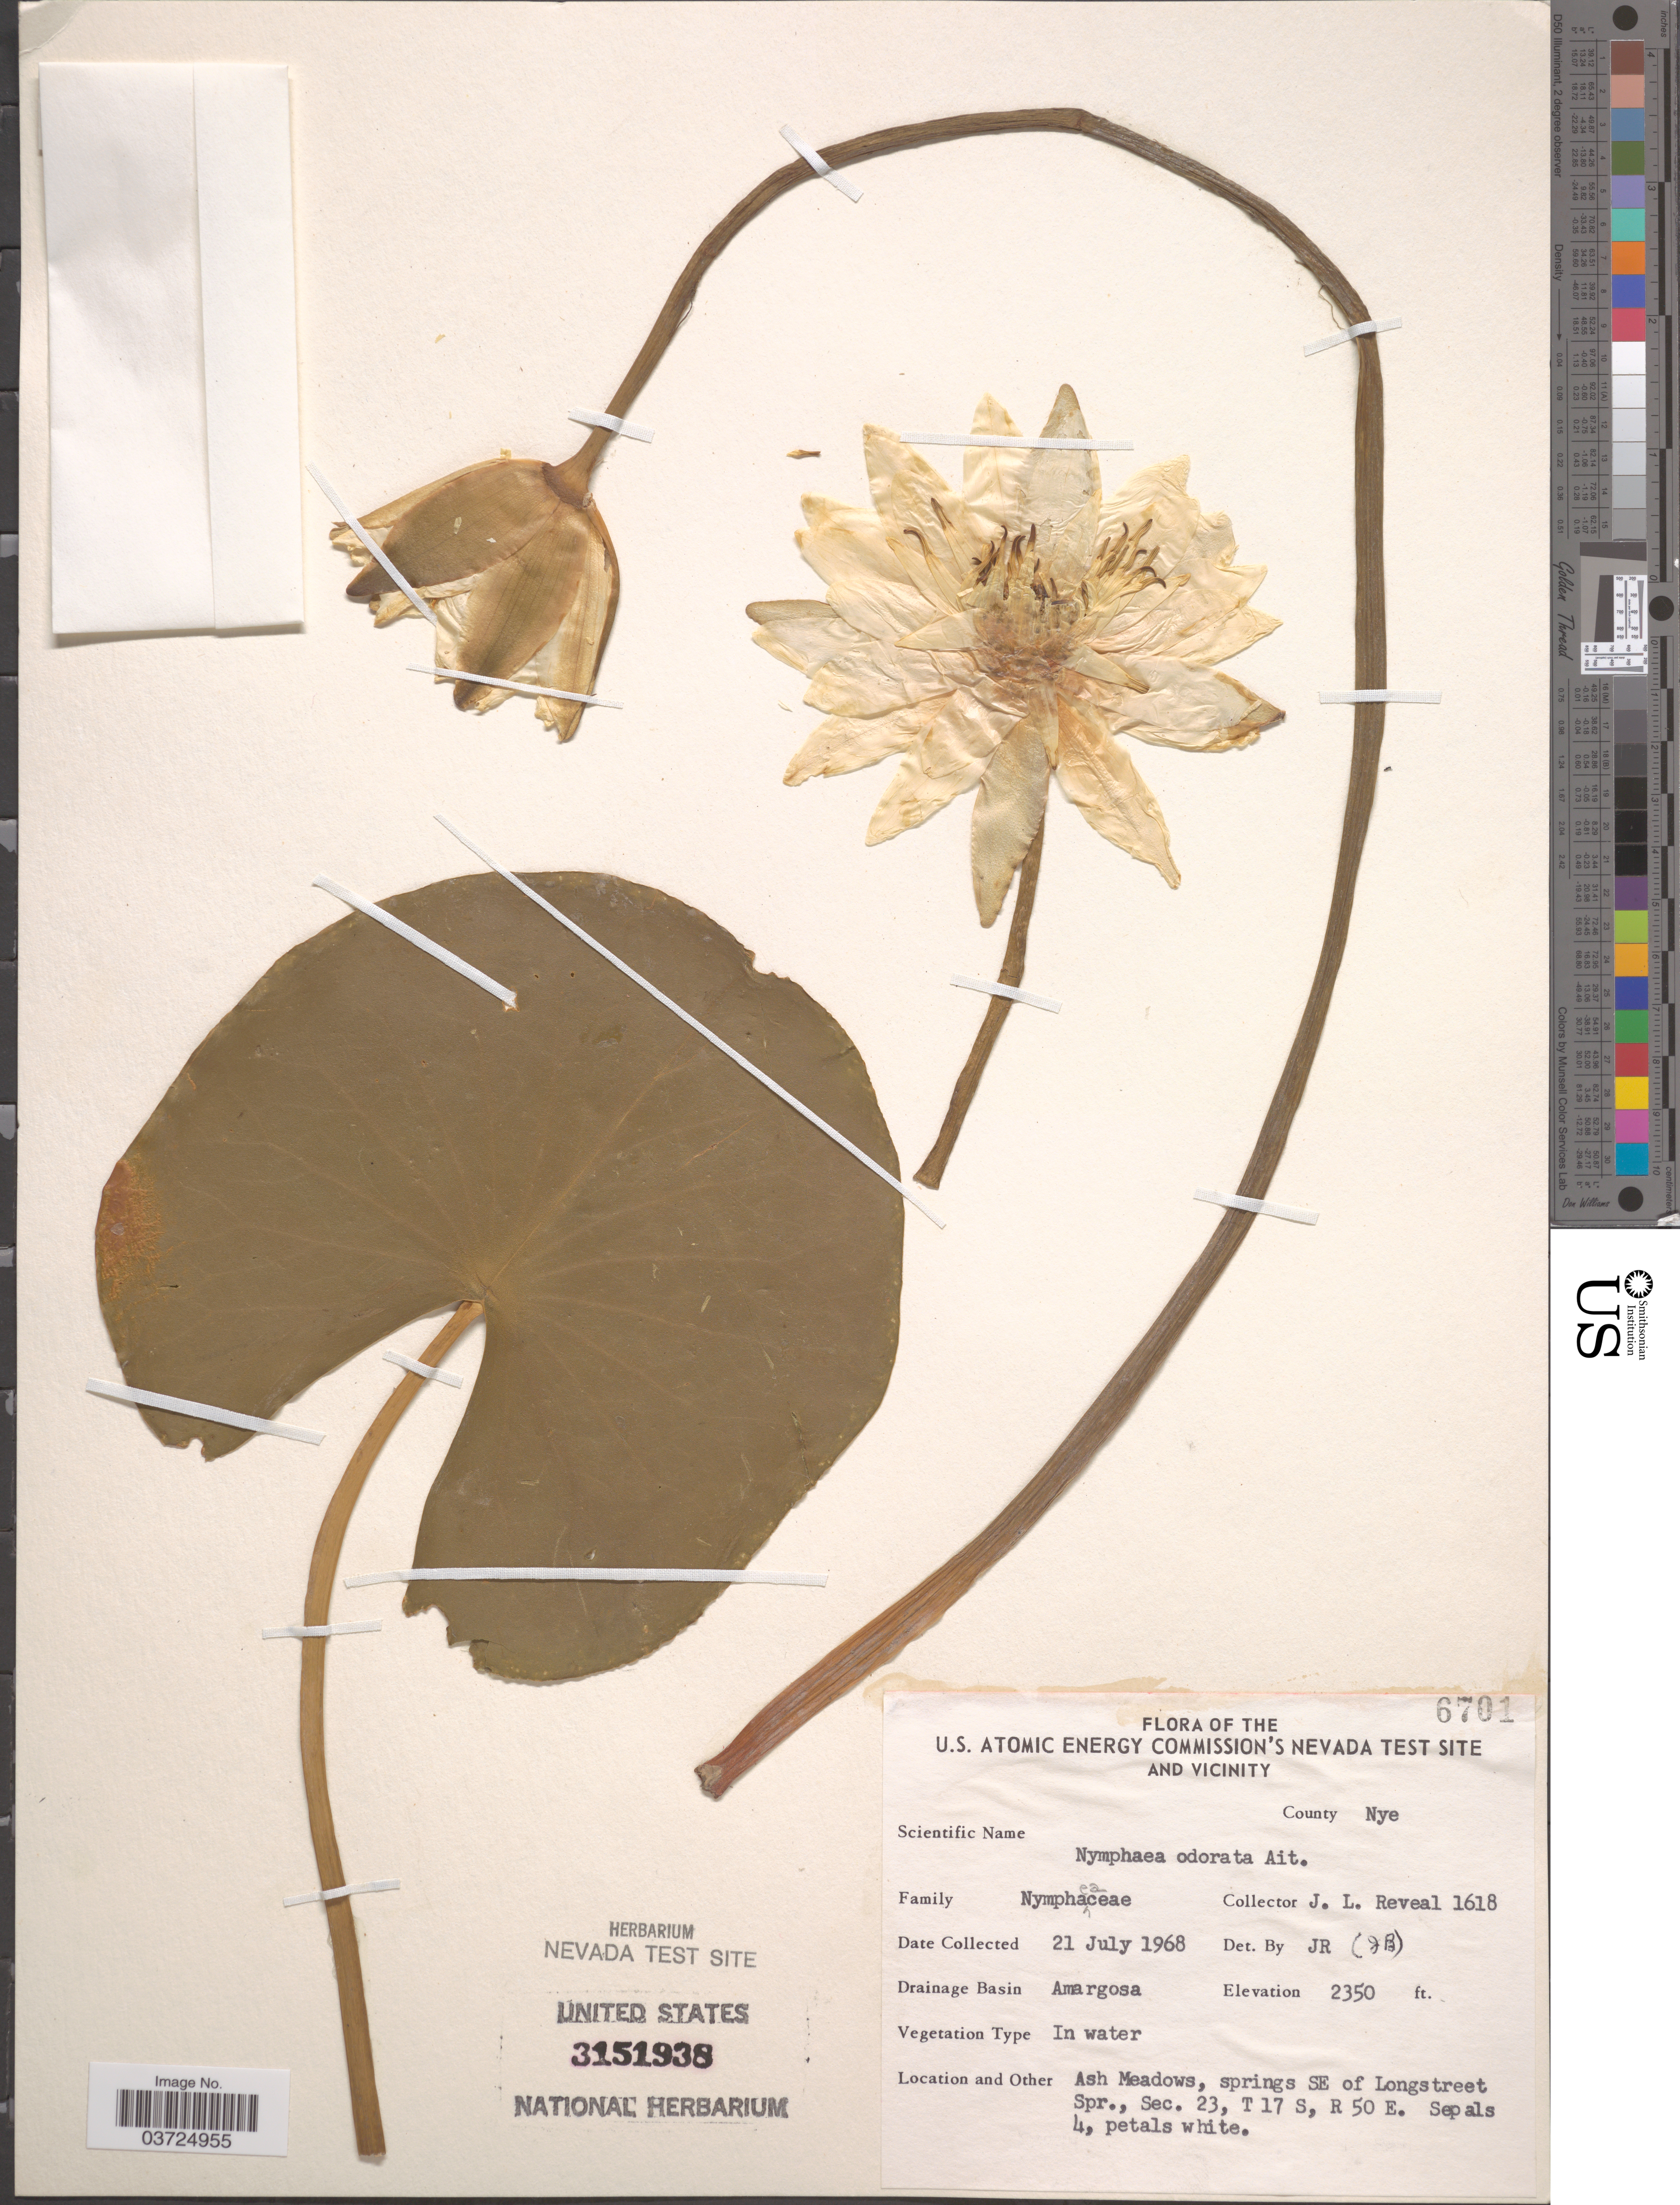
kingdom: Plantae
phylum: Tracheophyta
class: Magnoliopsida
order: Nymphaeales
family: Nymphaeaceae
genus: Nymphaea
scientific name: Nymphaea odorata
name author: Aiton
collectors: J. L. Reveal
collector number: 1618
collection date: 1968-07-21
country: United States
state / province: Nevada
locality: U. S. Atomic Energy Commission's Nevada Test Site and Vicinity. County Nye. Drainage Basin Amargosa. Ash Meadows, springs SE of Longstreet Spr., Sec. 23, T 17 S, R 50 E.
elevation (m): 716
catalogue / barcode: US 3151938